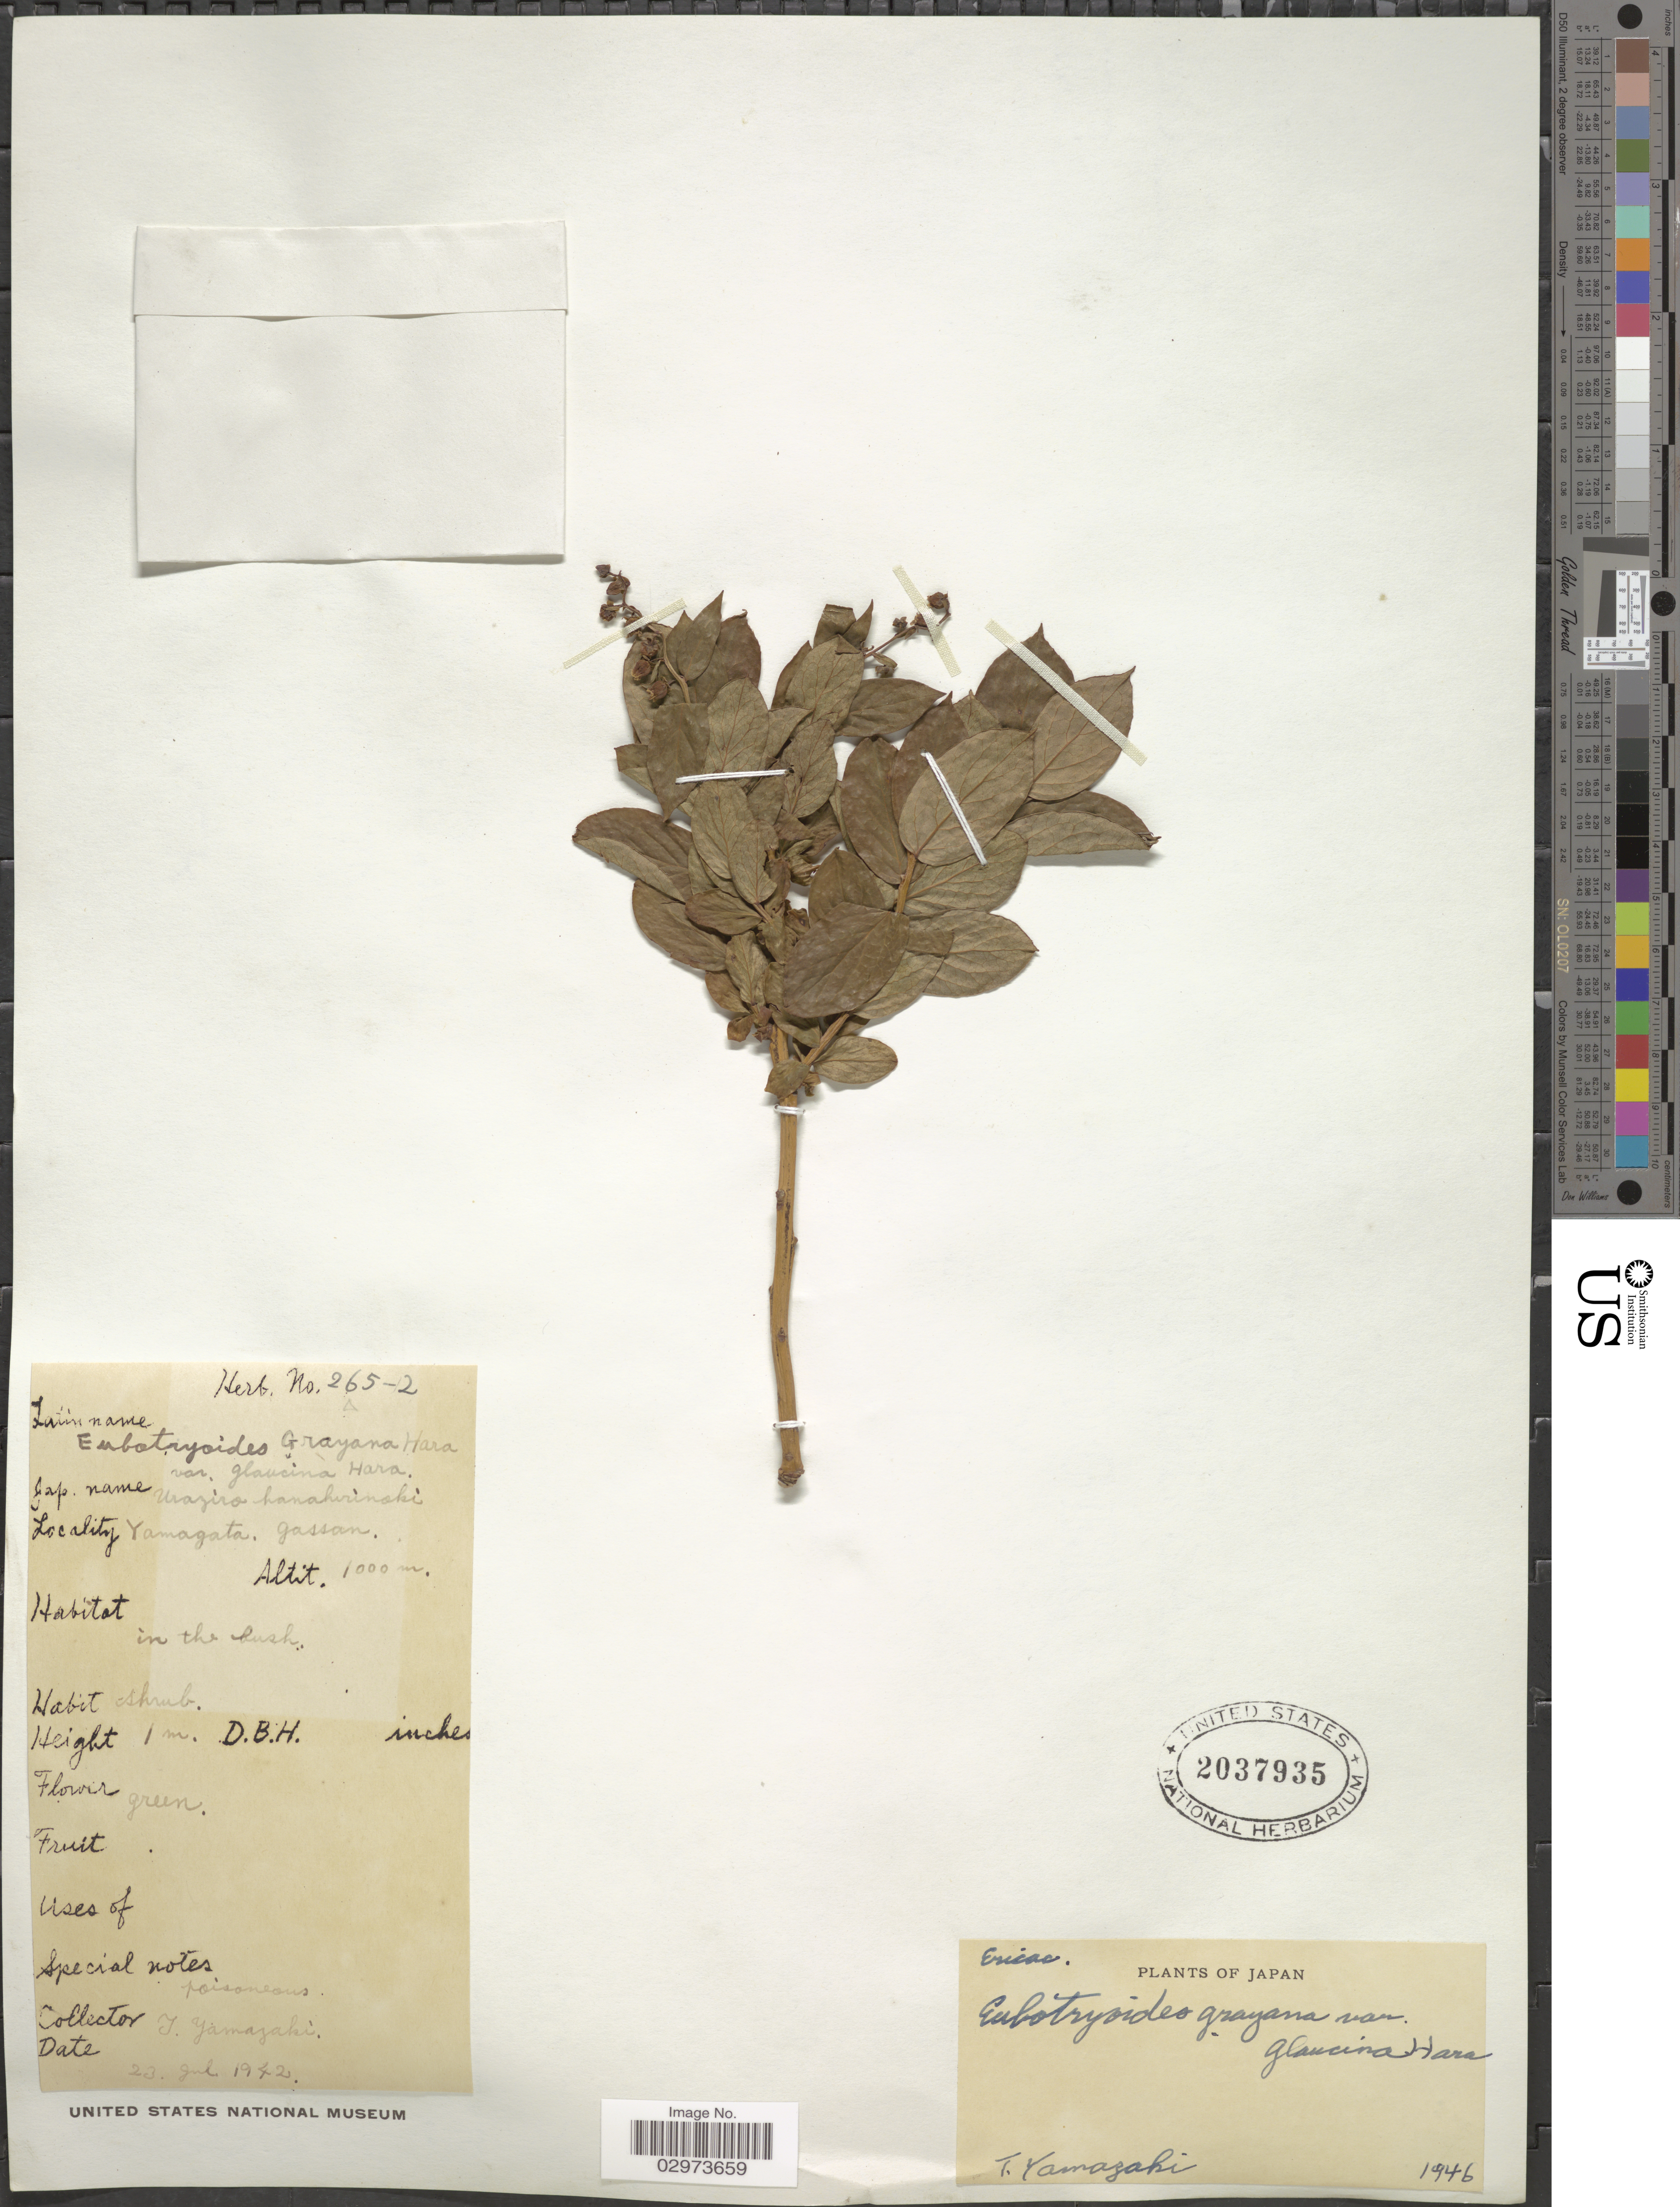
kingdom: Plantae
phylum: Tracheophyta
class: Magnoliopsida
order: Ericales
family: Ericaceae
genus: Leucothoe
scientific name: Leucothoë grayana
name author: Maxim.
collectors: T. Yamazaki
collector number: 265-2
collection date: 1942-07-23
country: Japan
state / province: Yamagata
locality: Gassan.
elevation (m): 1000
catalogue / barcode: US 2037935